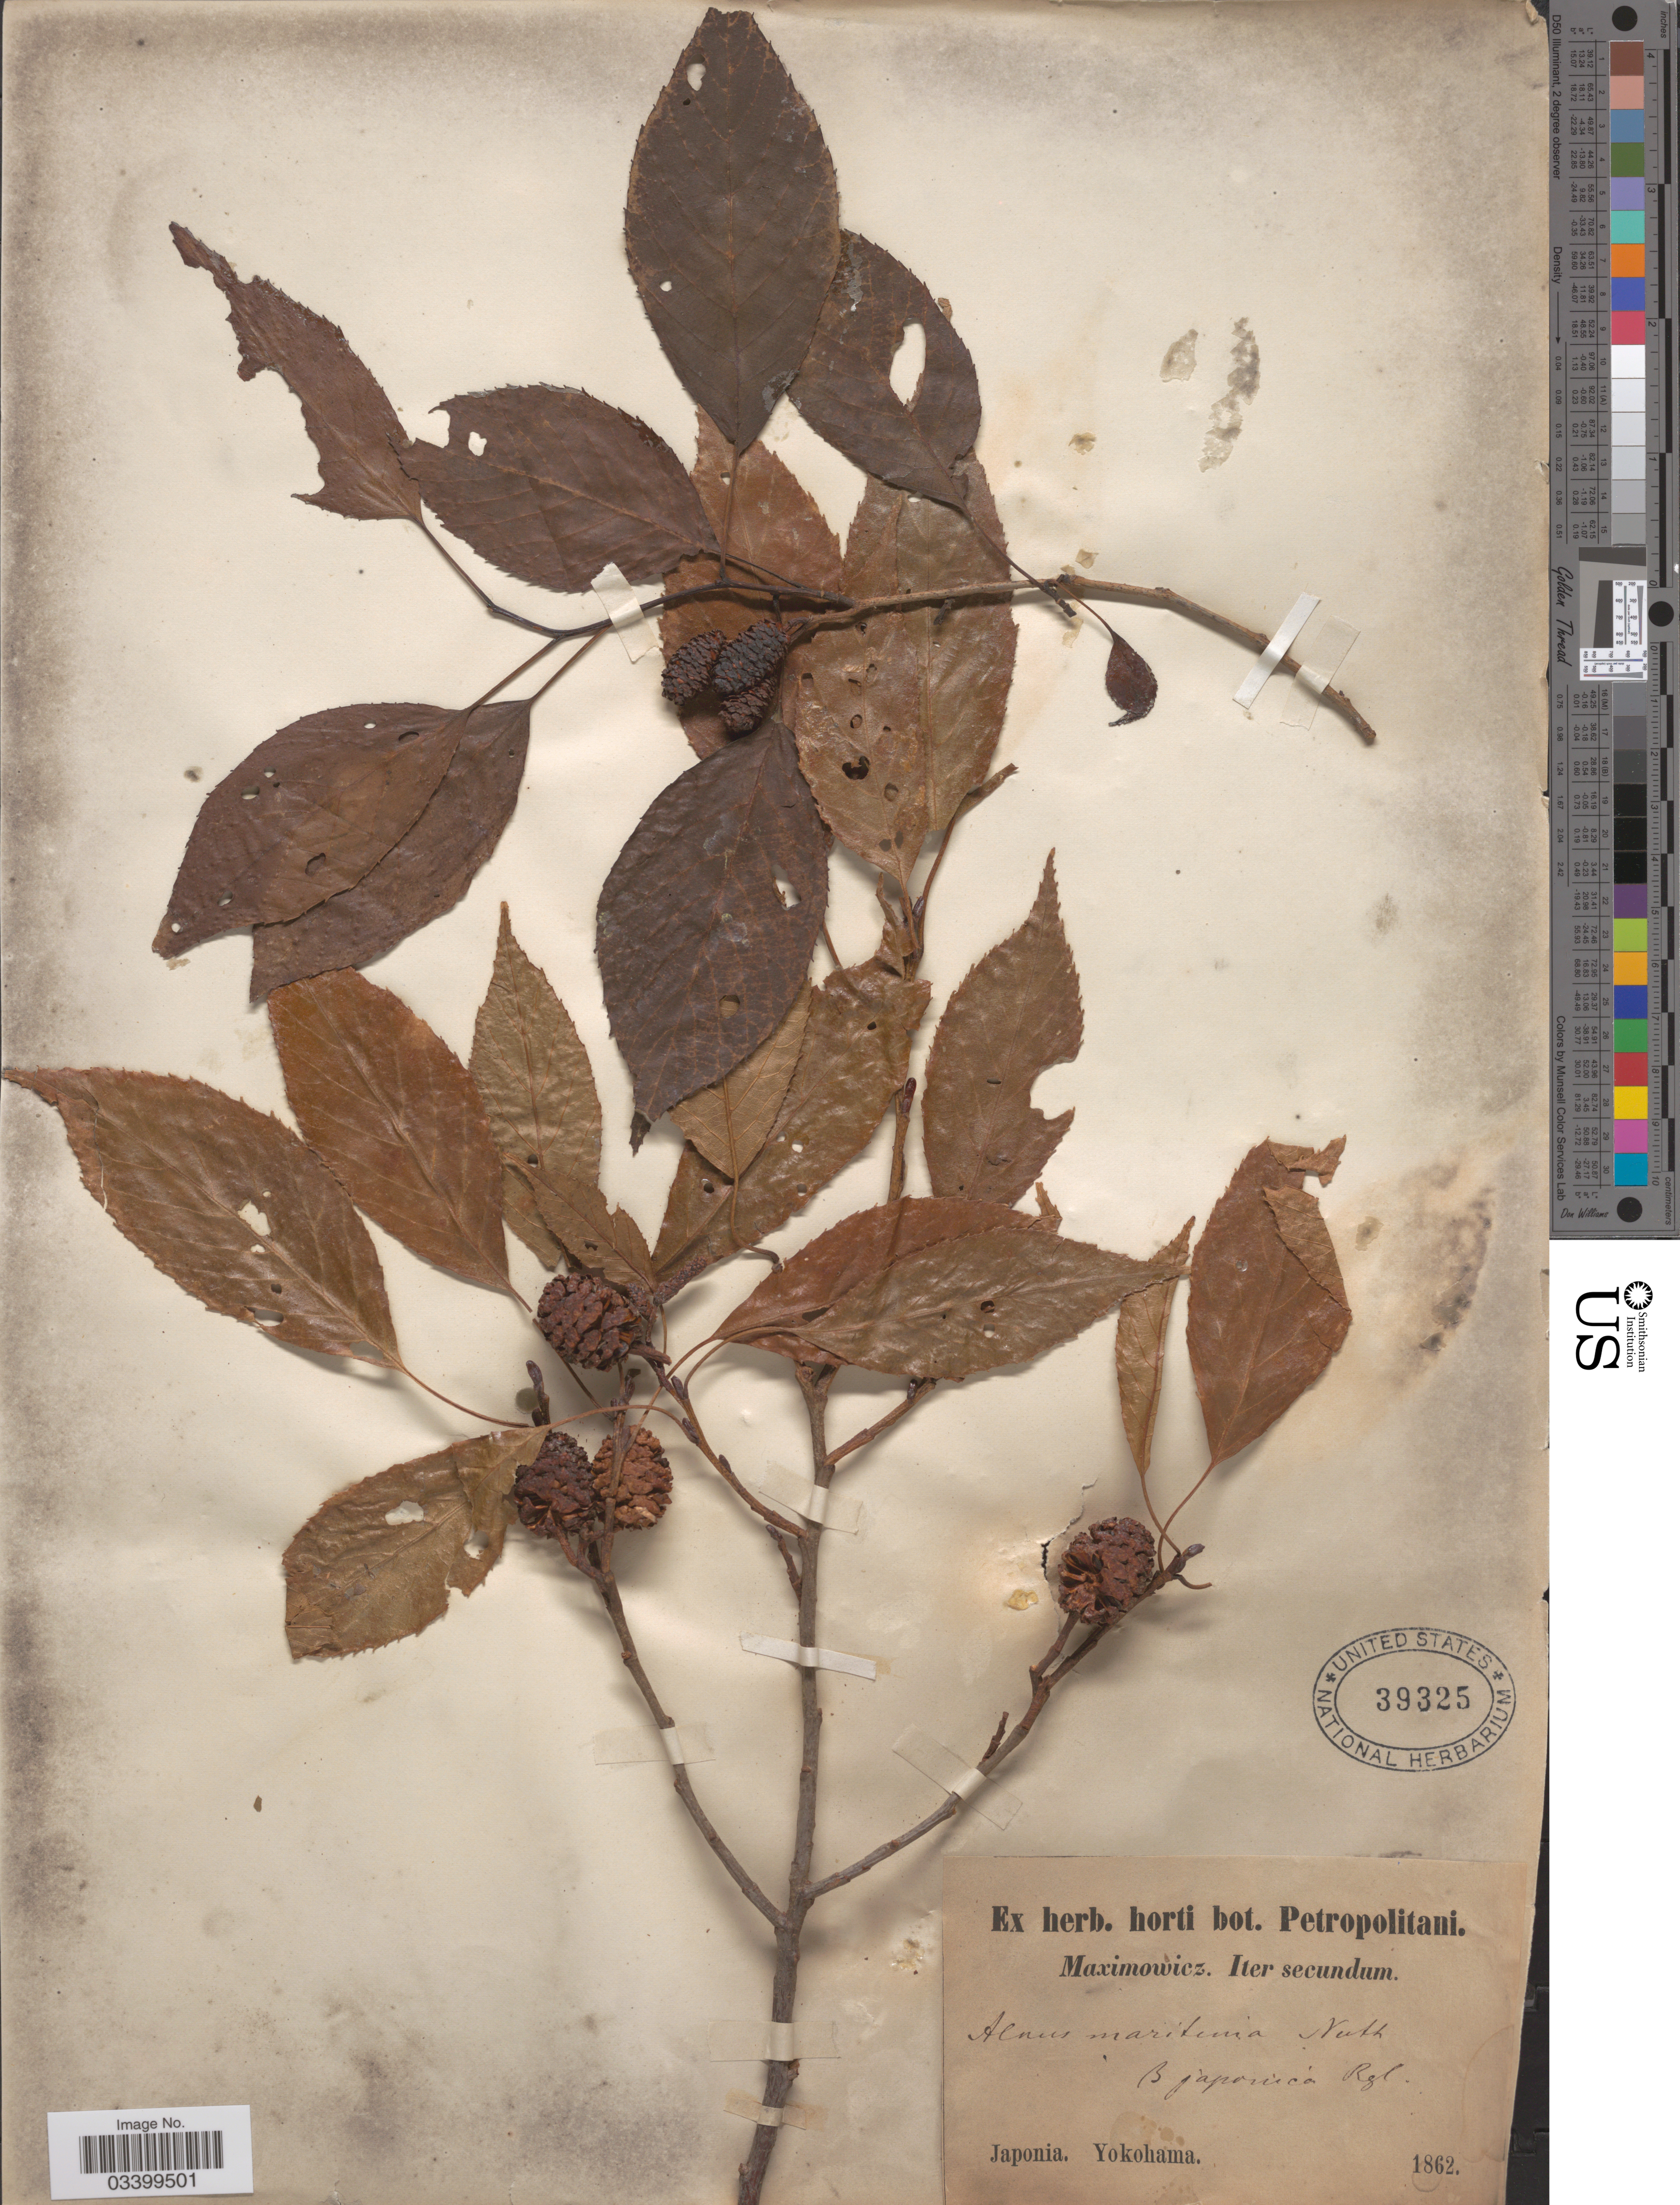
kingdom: Plantae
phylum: Tracheophyta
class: Magnoliopsida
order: Fagales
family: Betulaceae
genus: Alnus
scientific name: Alnus japonica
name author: (Thunb.) Steud.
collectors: Maximowicz, --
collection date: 1862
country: Japan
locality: Yokohama.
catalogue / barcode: US 39325